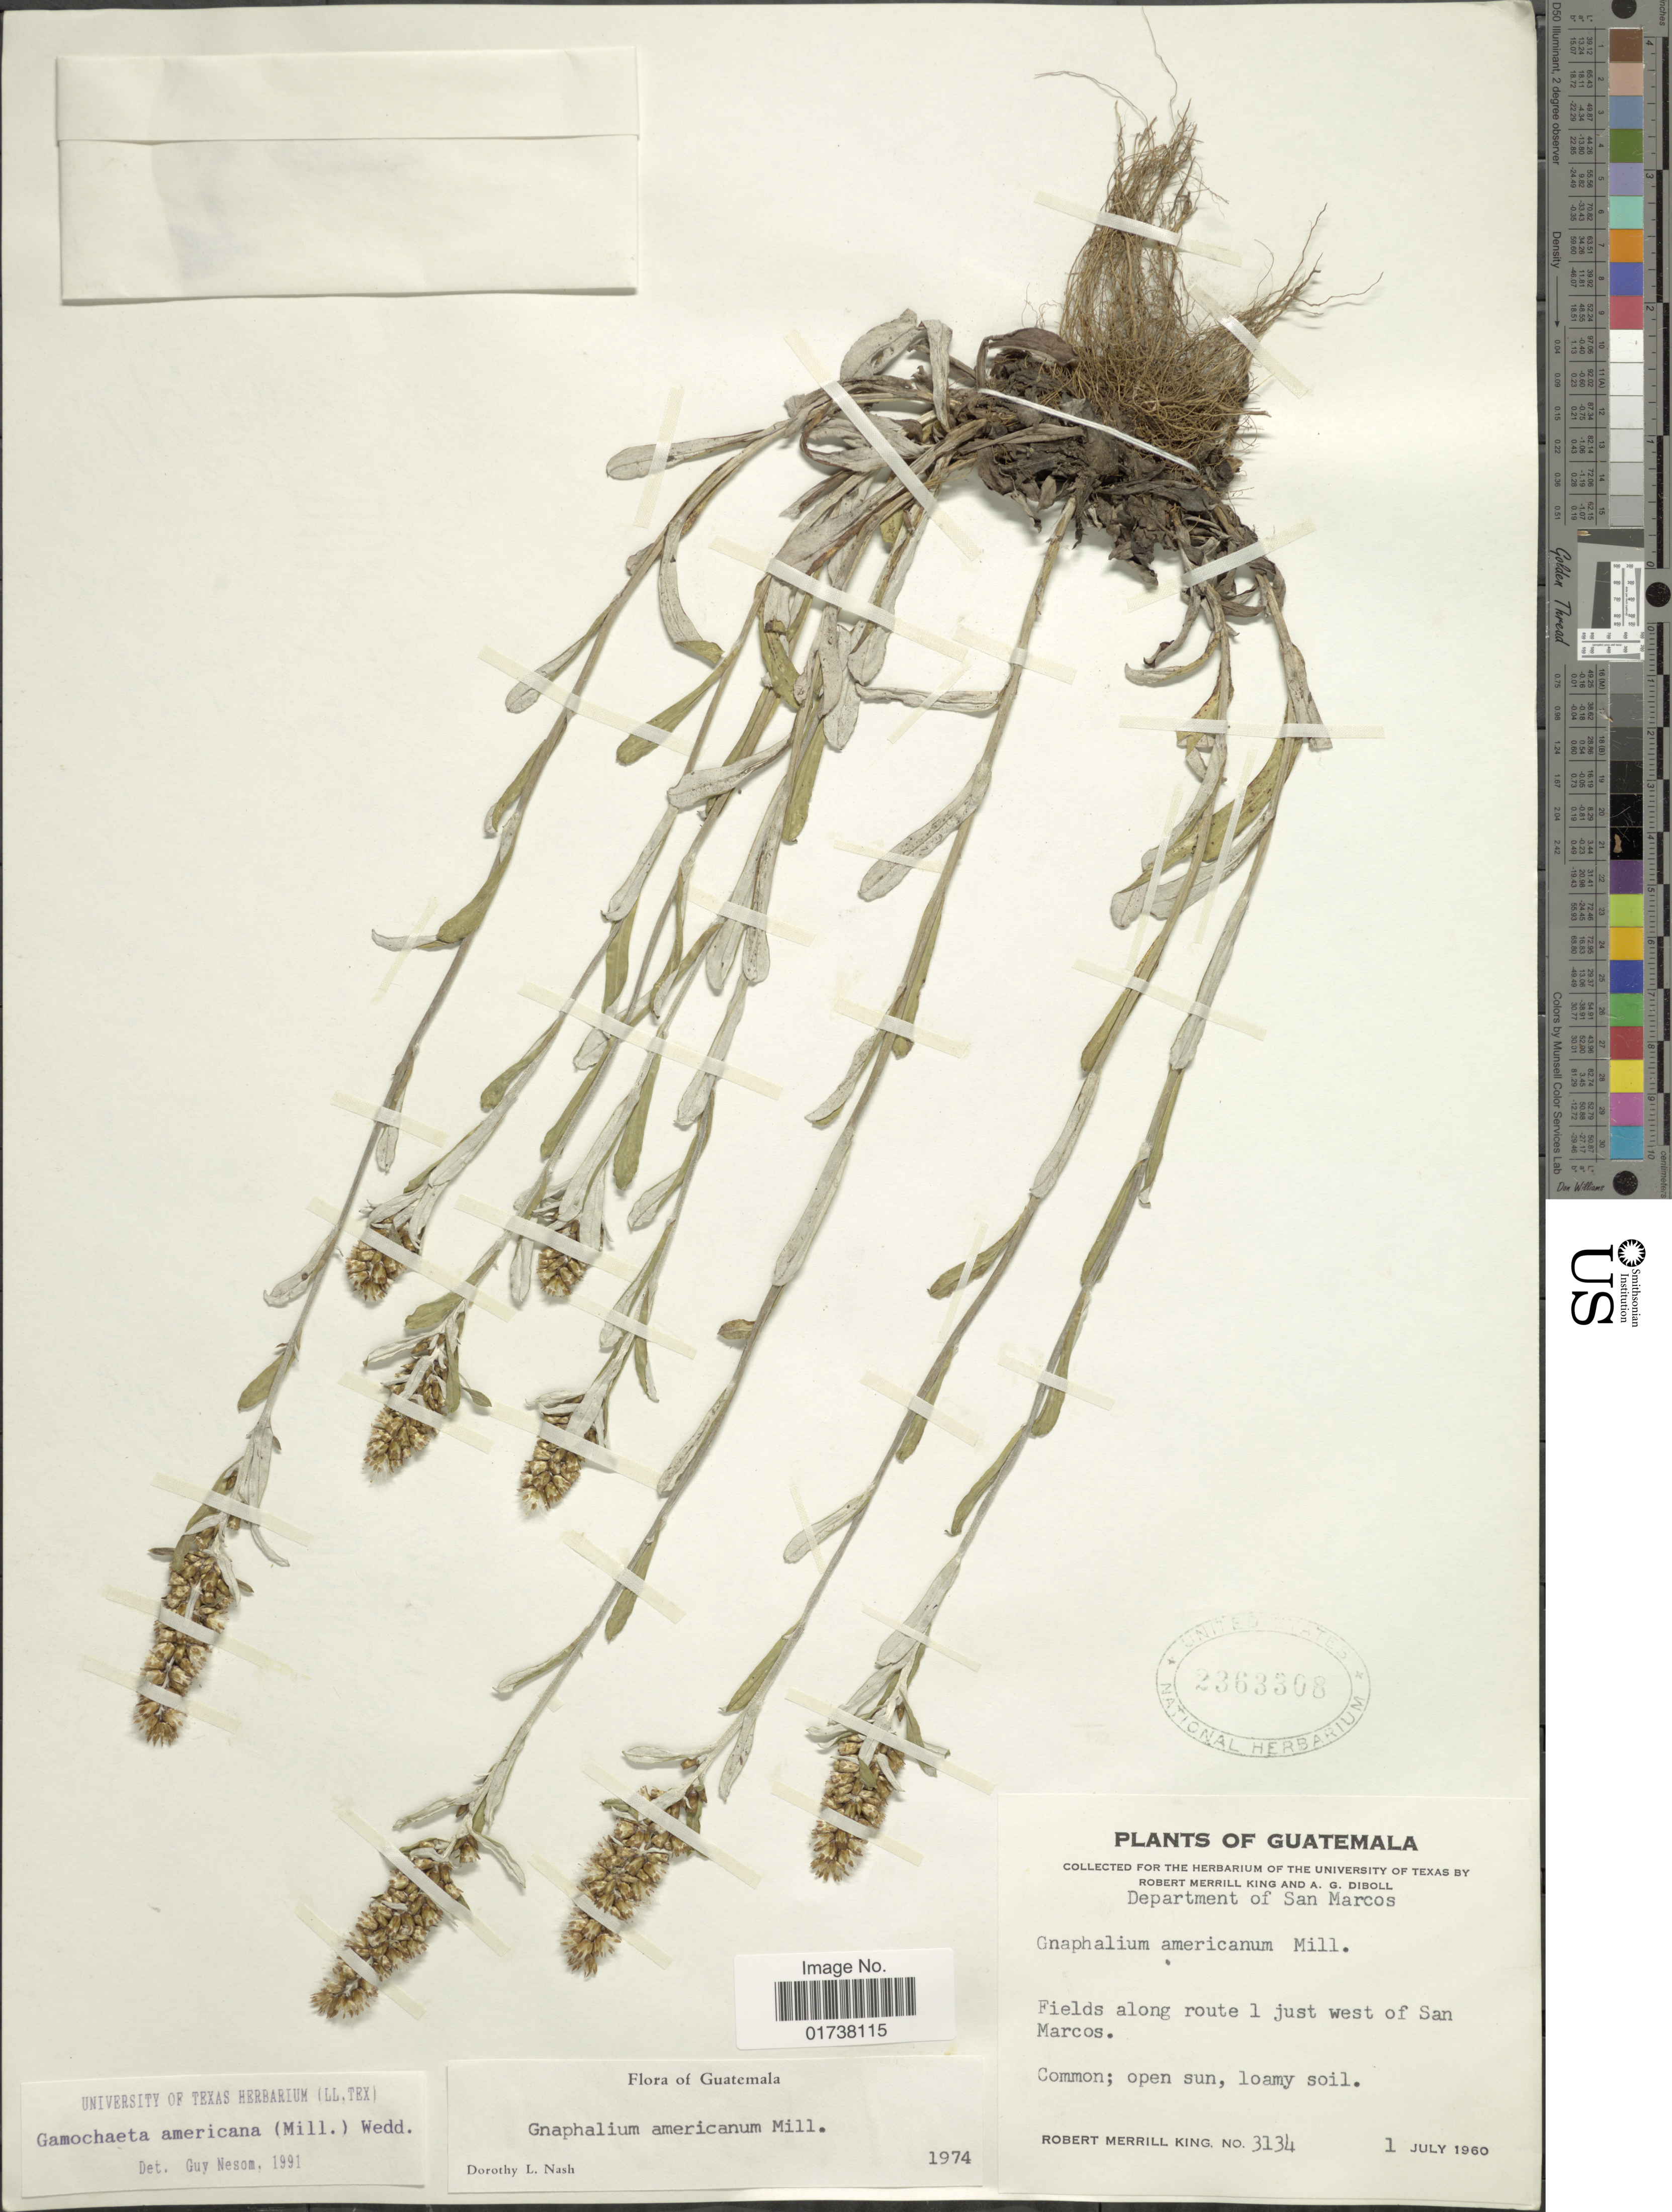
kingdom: Plantae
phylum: Tracheophyta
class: Magnoliopsida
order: Asterales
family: Asteraceae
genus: Gamochaeta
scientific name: Gamochaeta americana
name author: (Mill.) Wedd.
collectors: R. M. King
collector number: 3134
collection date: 1960-07-01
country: Guatemala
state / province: San Marcos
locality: Department of San Marcos, Fields along route 1 just west of San Marcos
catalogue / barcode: US 2363308